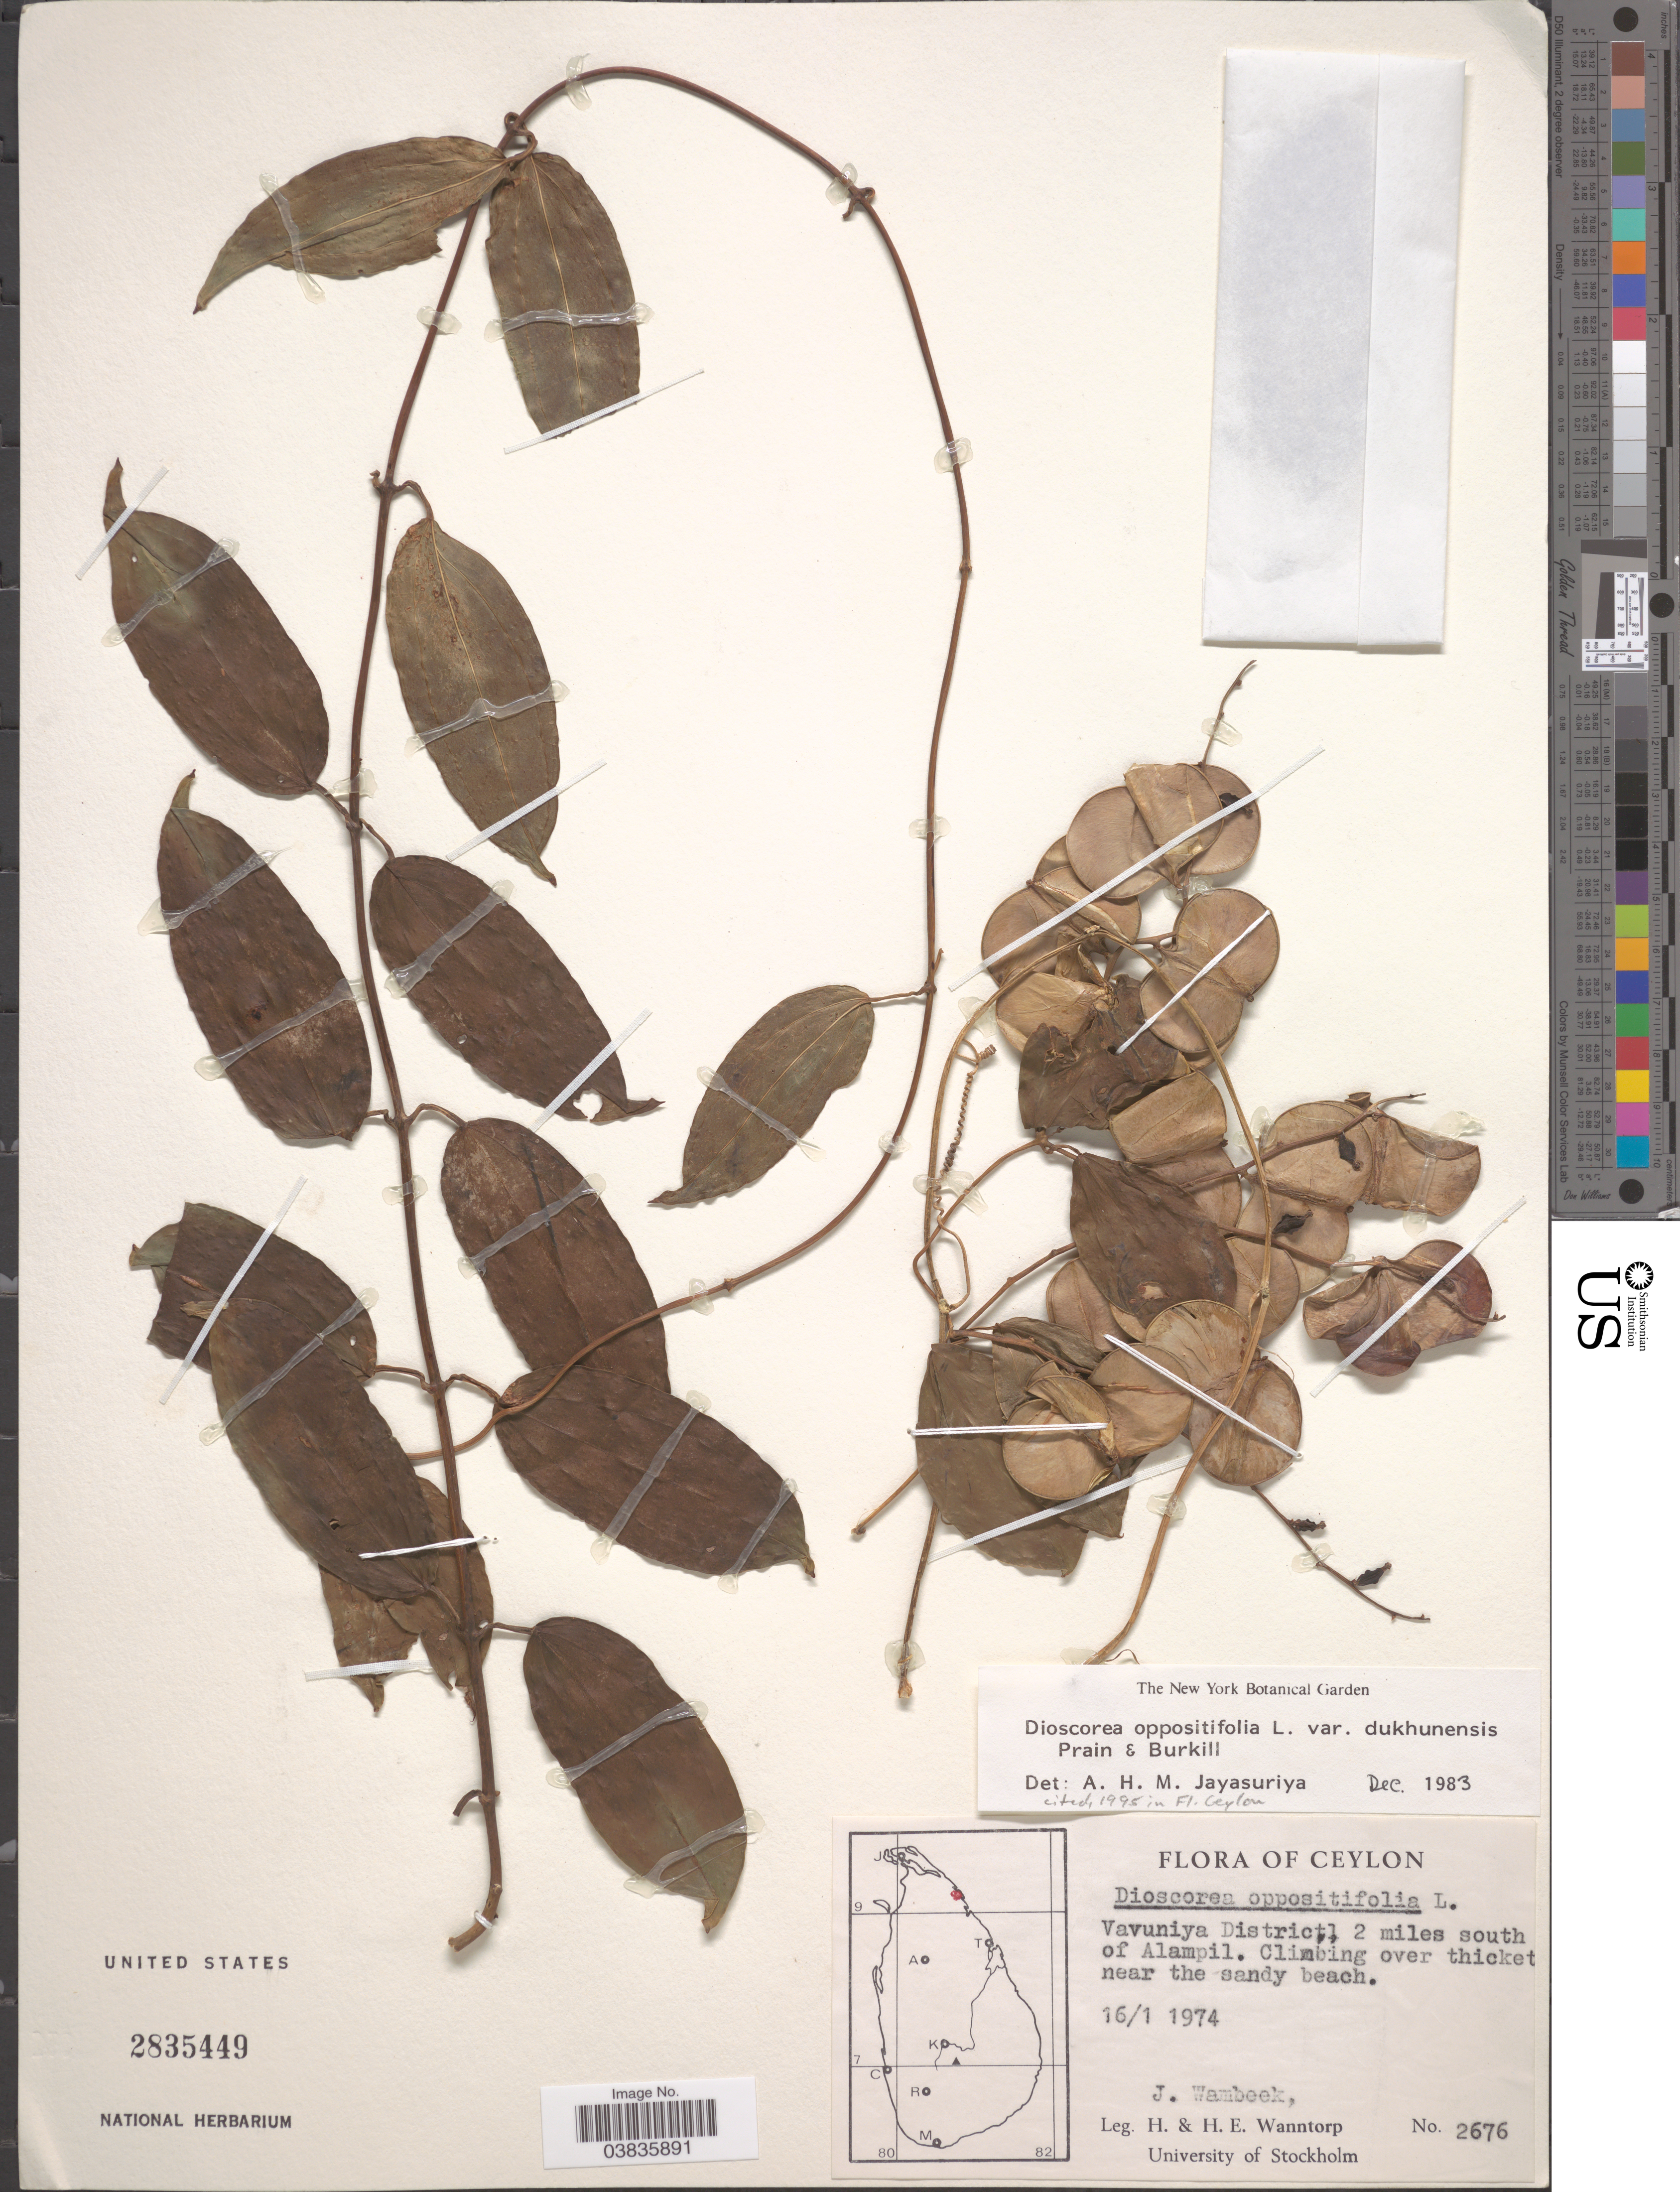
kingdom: Plantae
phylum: Tracheophyta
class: Liliopsida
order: Dioscoreales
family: Dioscoreaceae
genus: Dioscorea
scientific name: Dioscorea oppositifolia var. dukhunensis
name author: Prain & Burkill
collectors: J. Wambeek, H. Wanntorp & H. Wanntorp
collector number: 2676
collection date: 1974-01-16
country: Sri Lanka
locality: Ceylon. Vavuniya District, 12 miles south of Alampil.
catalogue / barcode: US 2835449